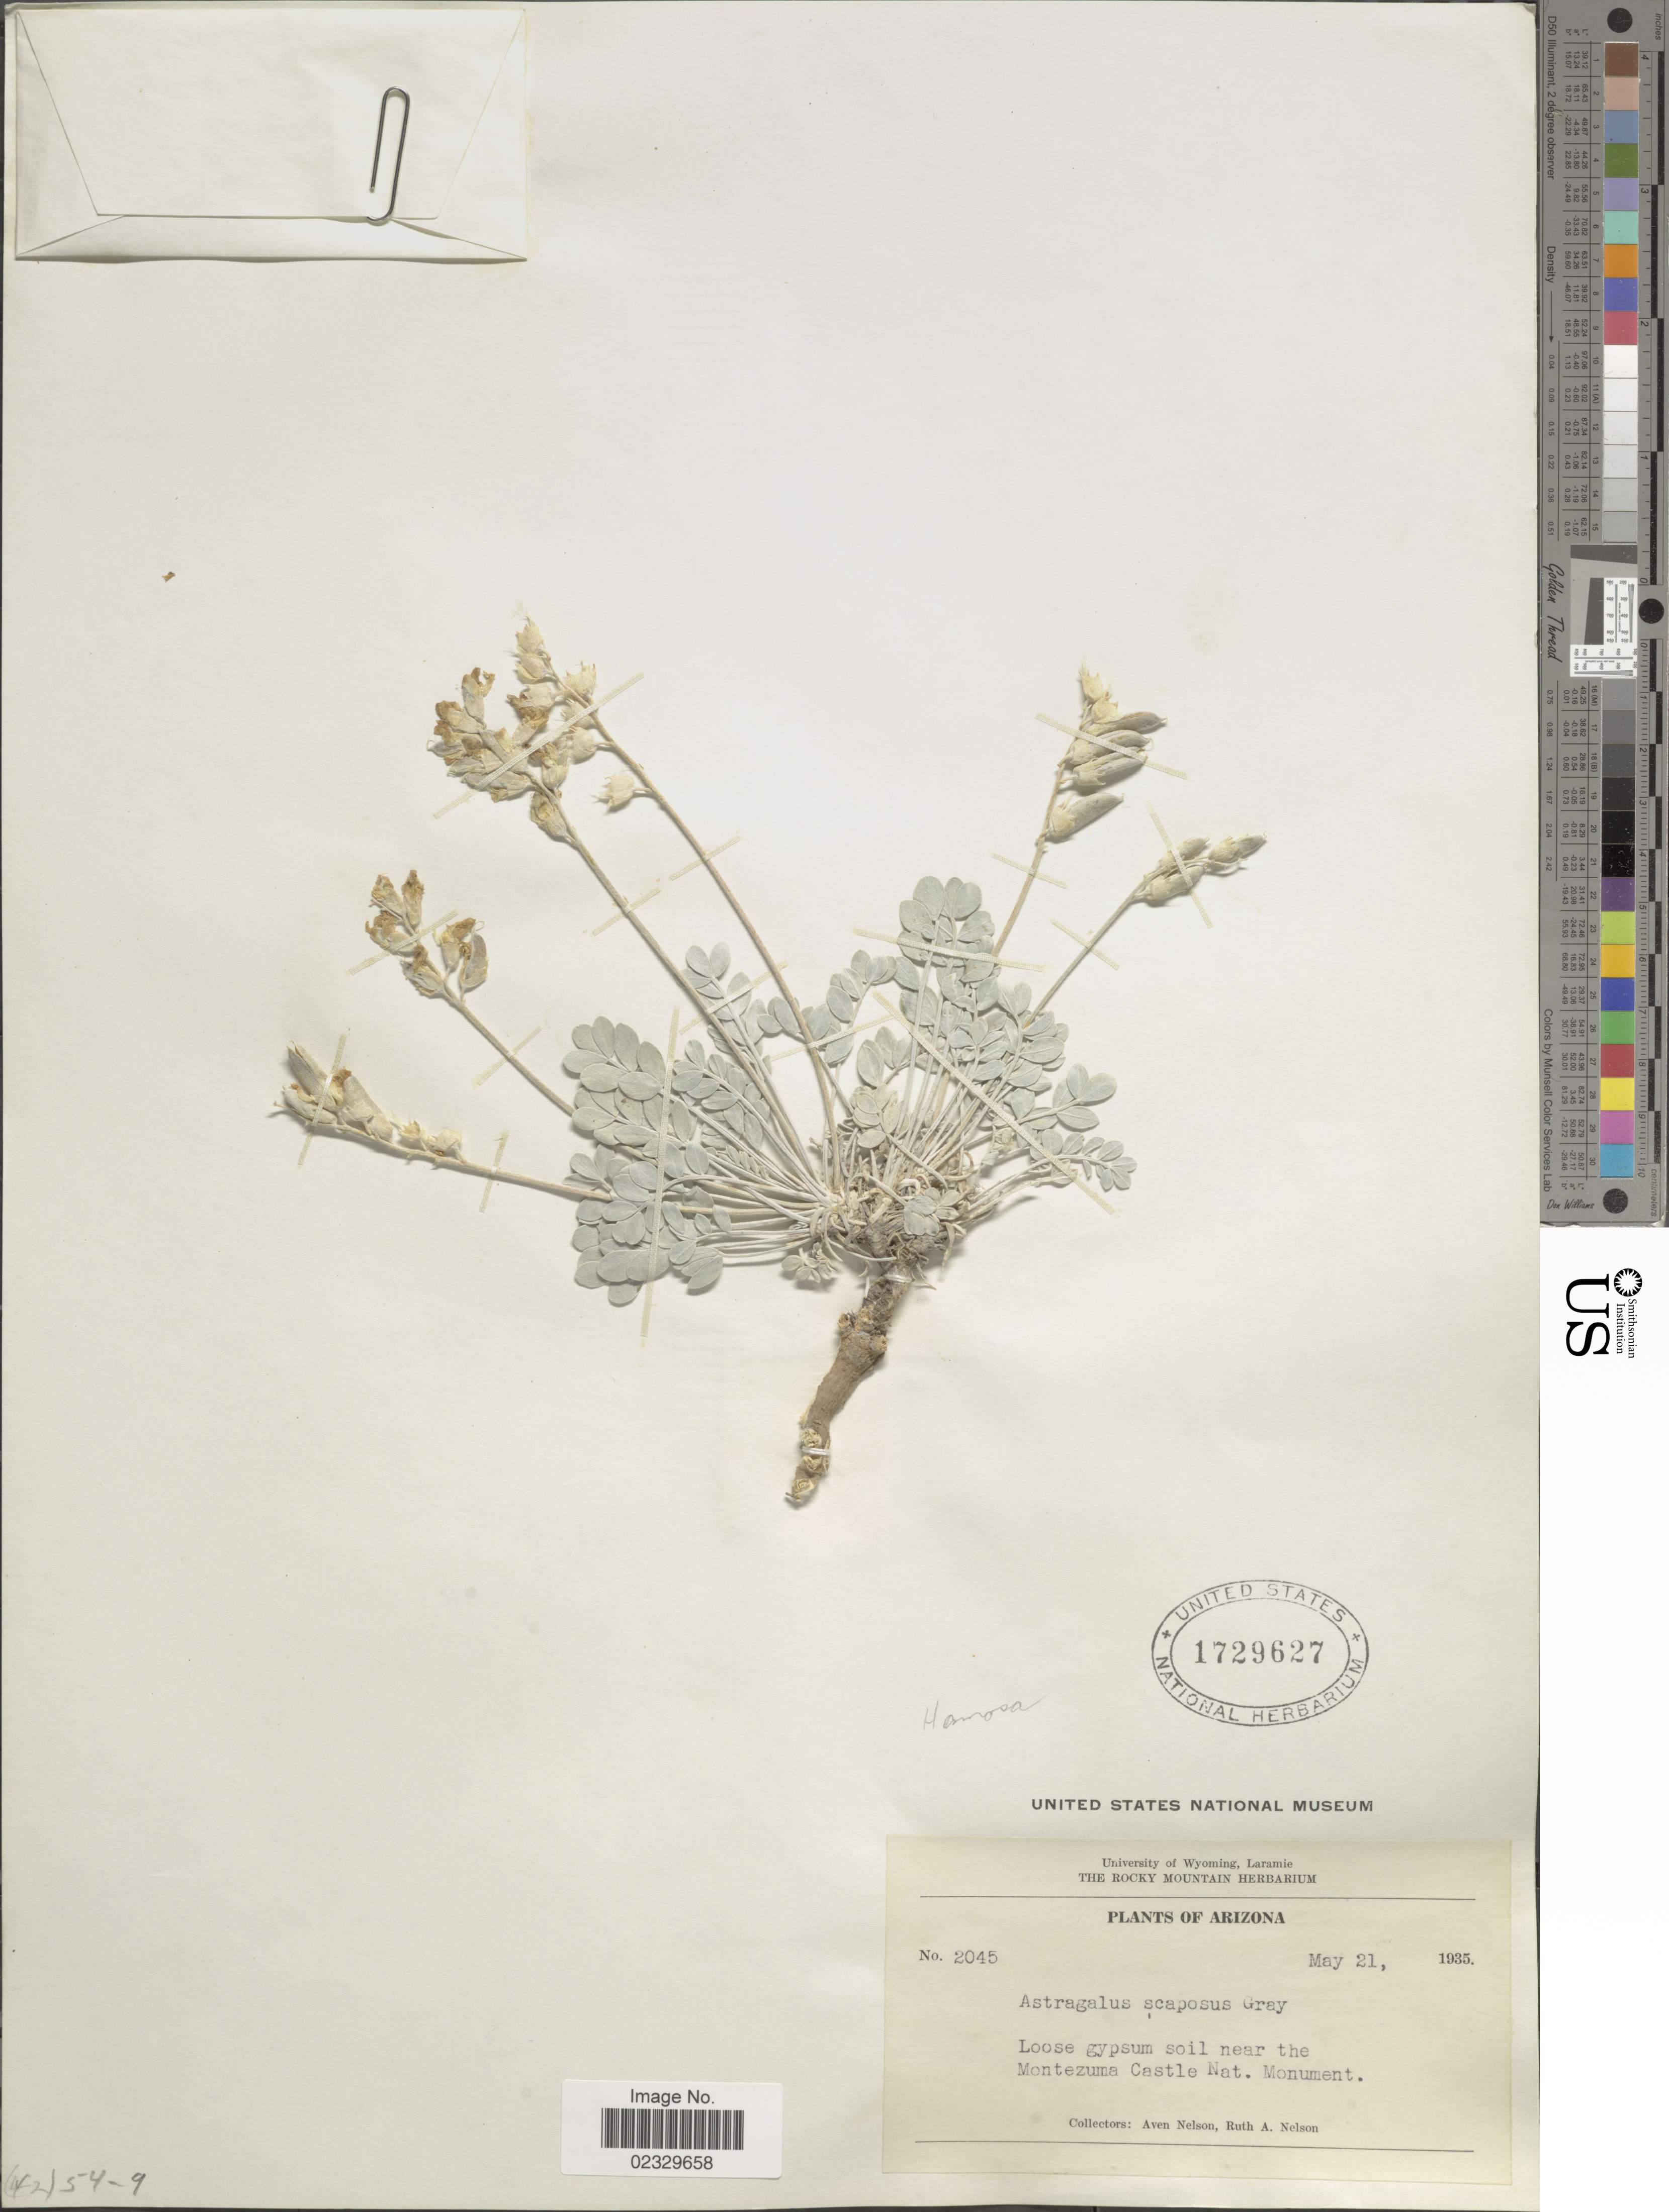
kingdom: Plantae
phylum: Tracheophyta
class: Magnoliopsida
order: Fabales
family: Fabaceae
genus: Astragalus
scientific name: Astragalus calycosus var. scaposus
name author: (A. Gray) M.E. Jones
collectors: A. Nelson & R. A. Nelson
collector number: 2045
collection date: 1935-05-21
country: United States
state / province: Arizona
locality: Loose gypsum soil near the Montezuma Castle Nat. Monument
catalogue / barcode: US 1729627